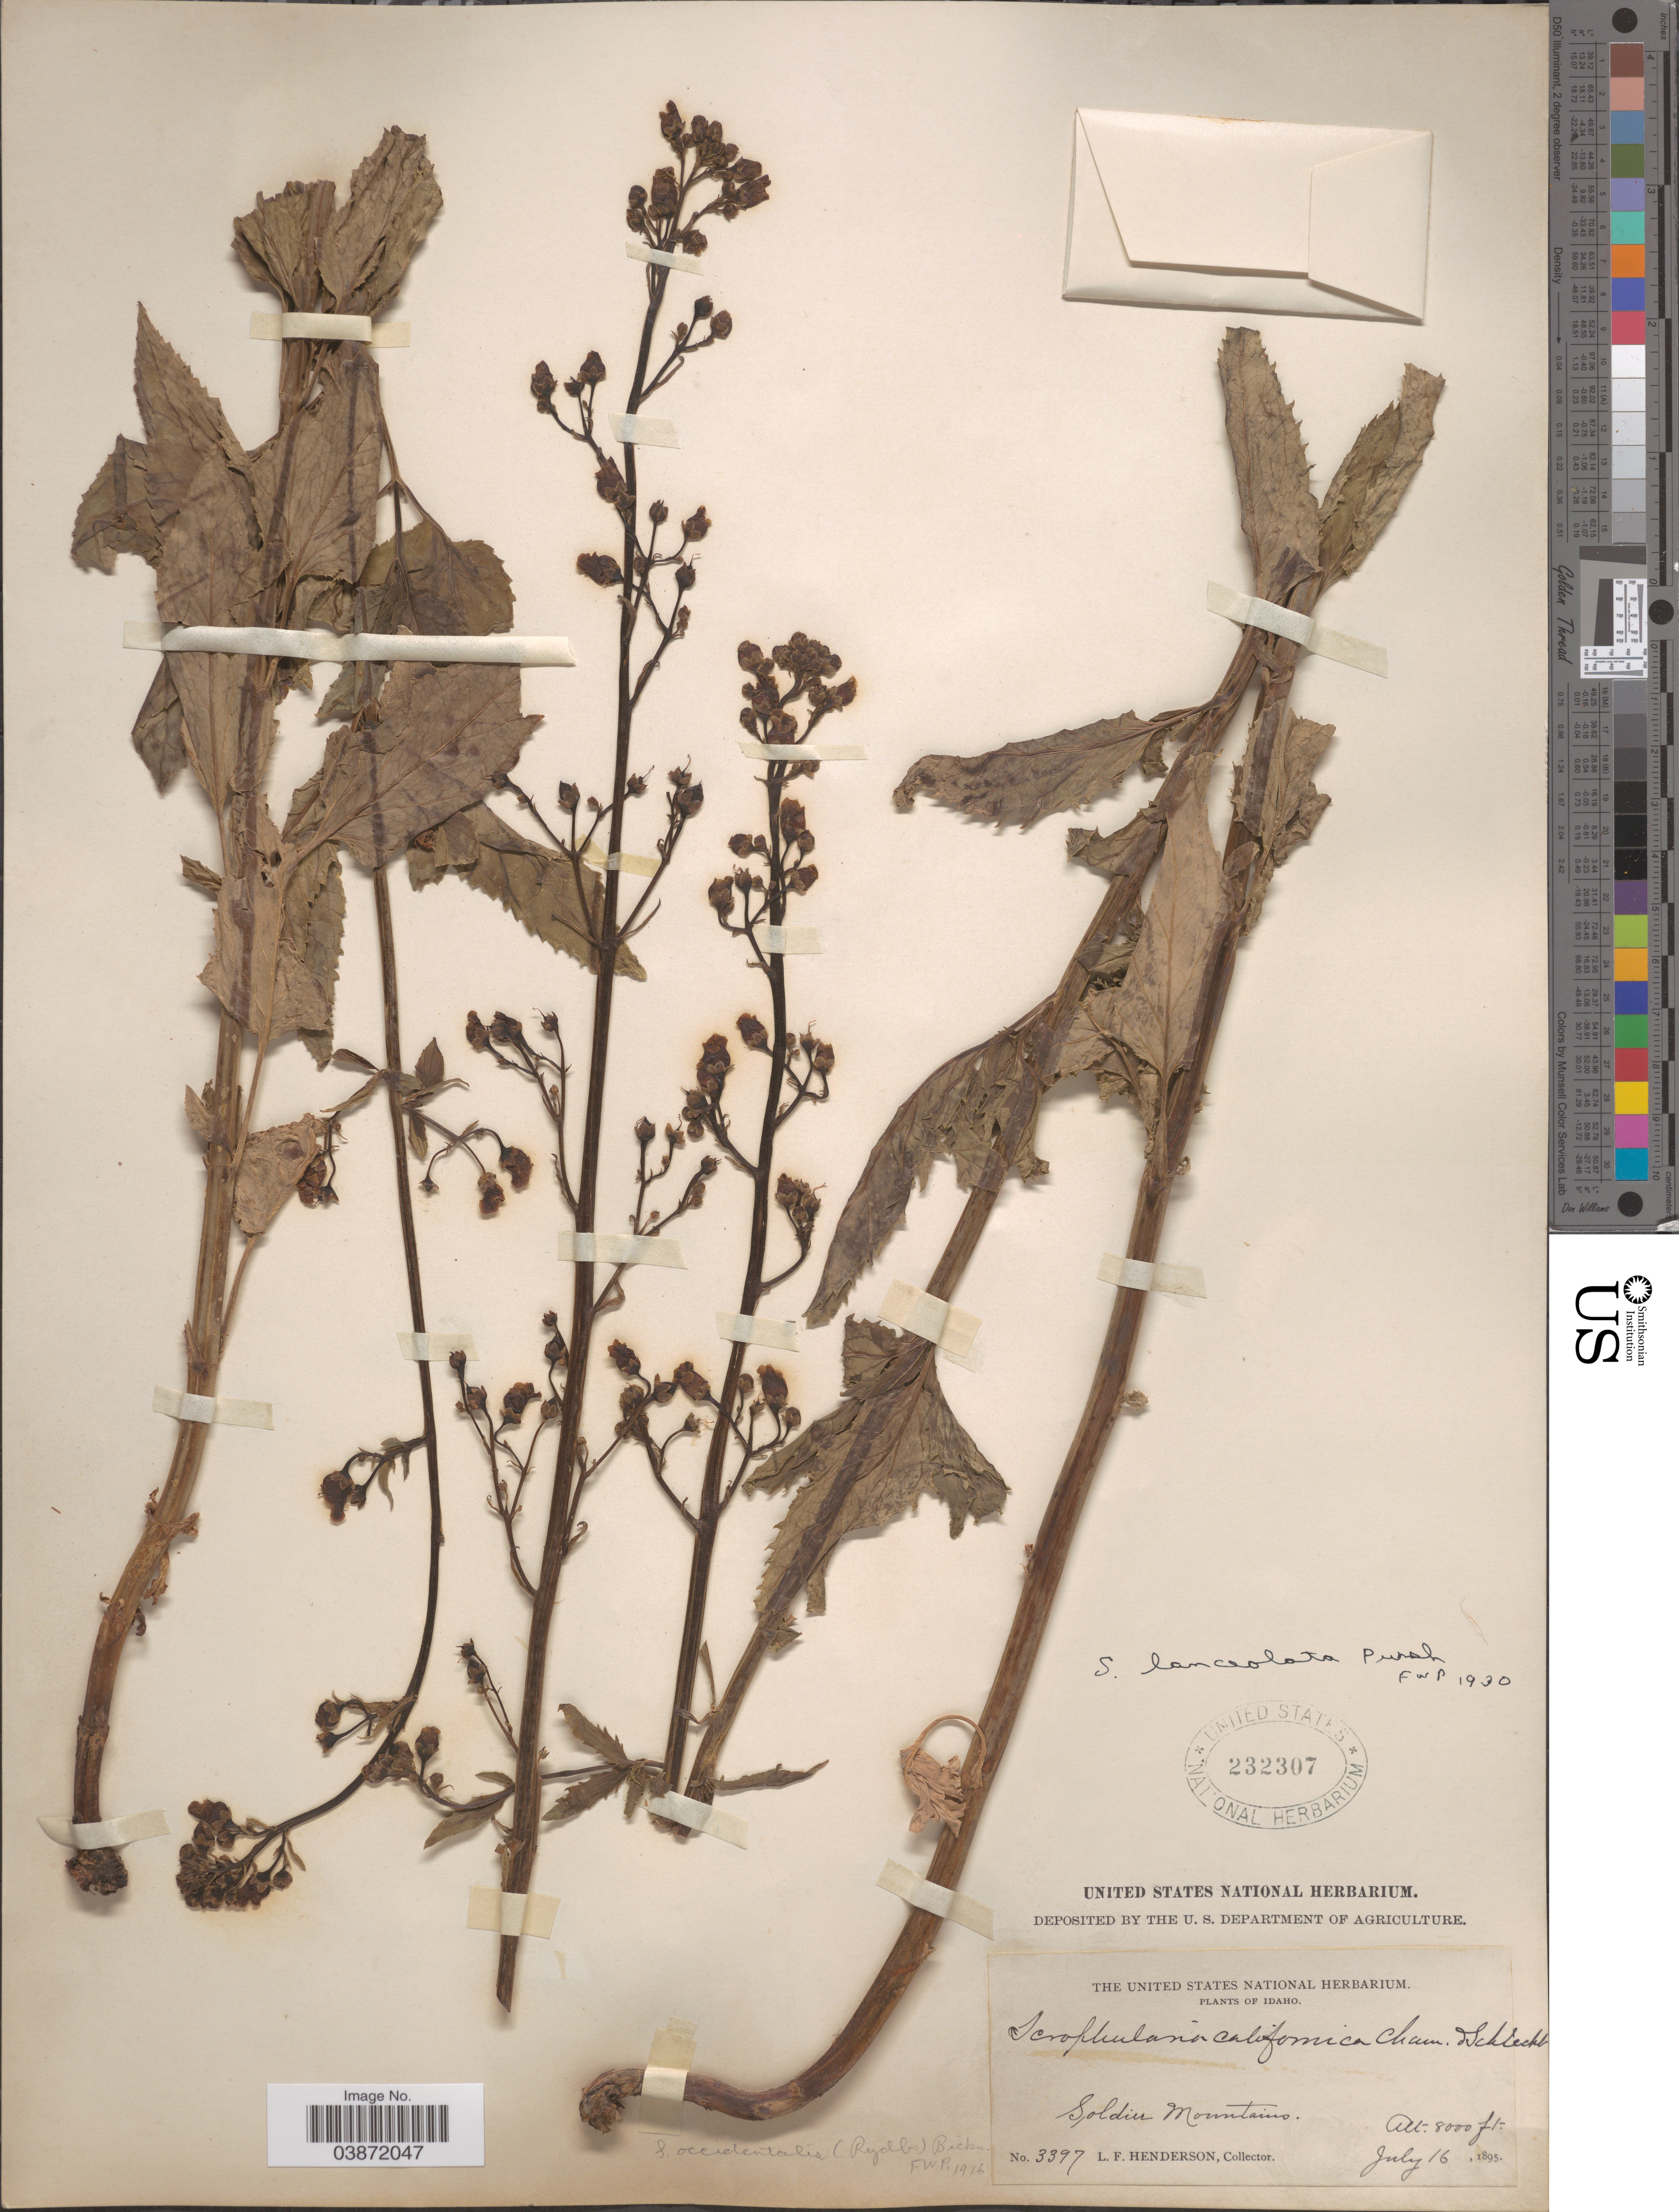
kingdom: Plantae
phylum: Tracheophyta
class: Magnoliopsida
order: Lamiales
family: Scrophulariaceae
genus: Scrophularia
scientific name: Scrophularia lanceolata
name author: Pursh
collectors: L. Henderson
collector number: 3397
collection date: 1895-07-16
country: United States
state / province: Idaho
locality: Soldier Mountains.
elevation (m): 2438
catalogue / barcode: US 232307